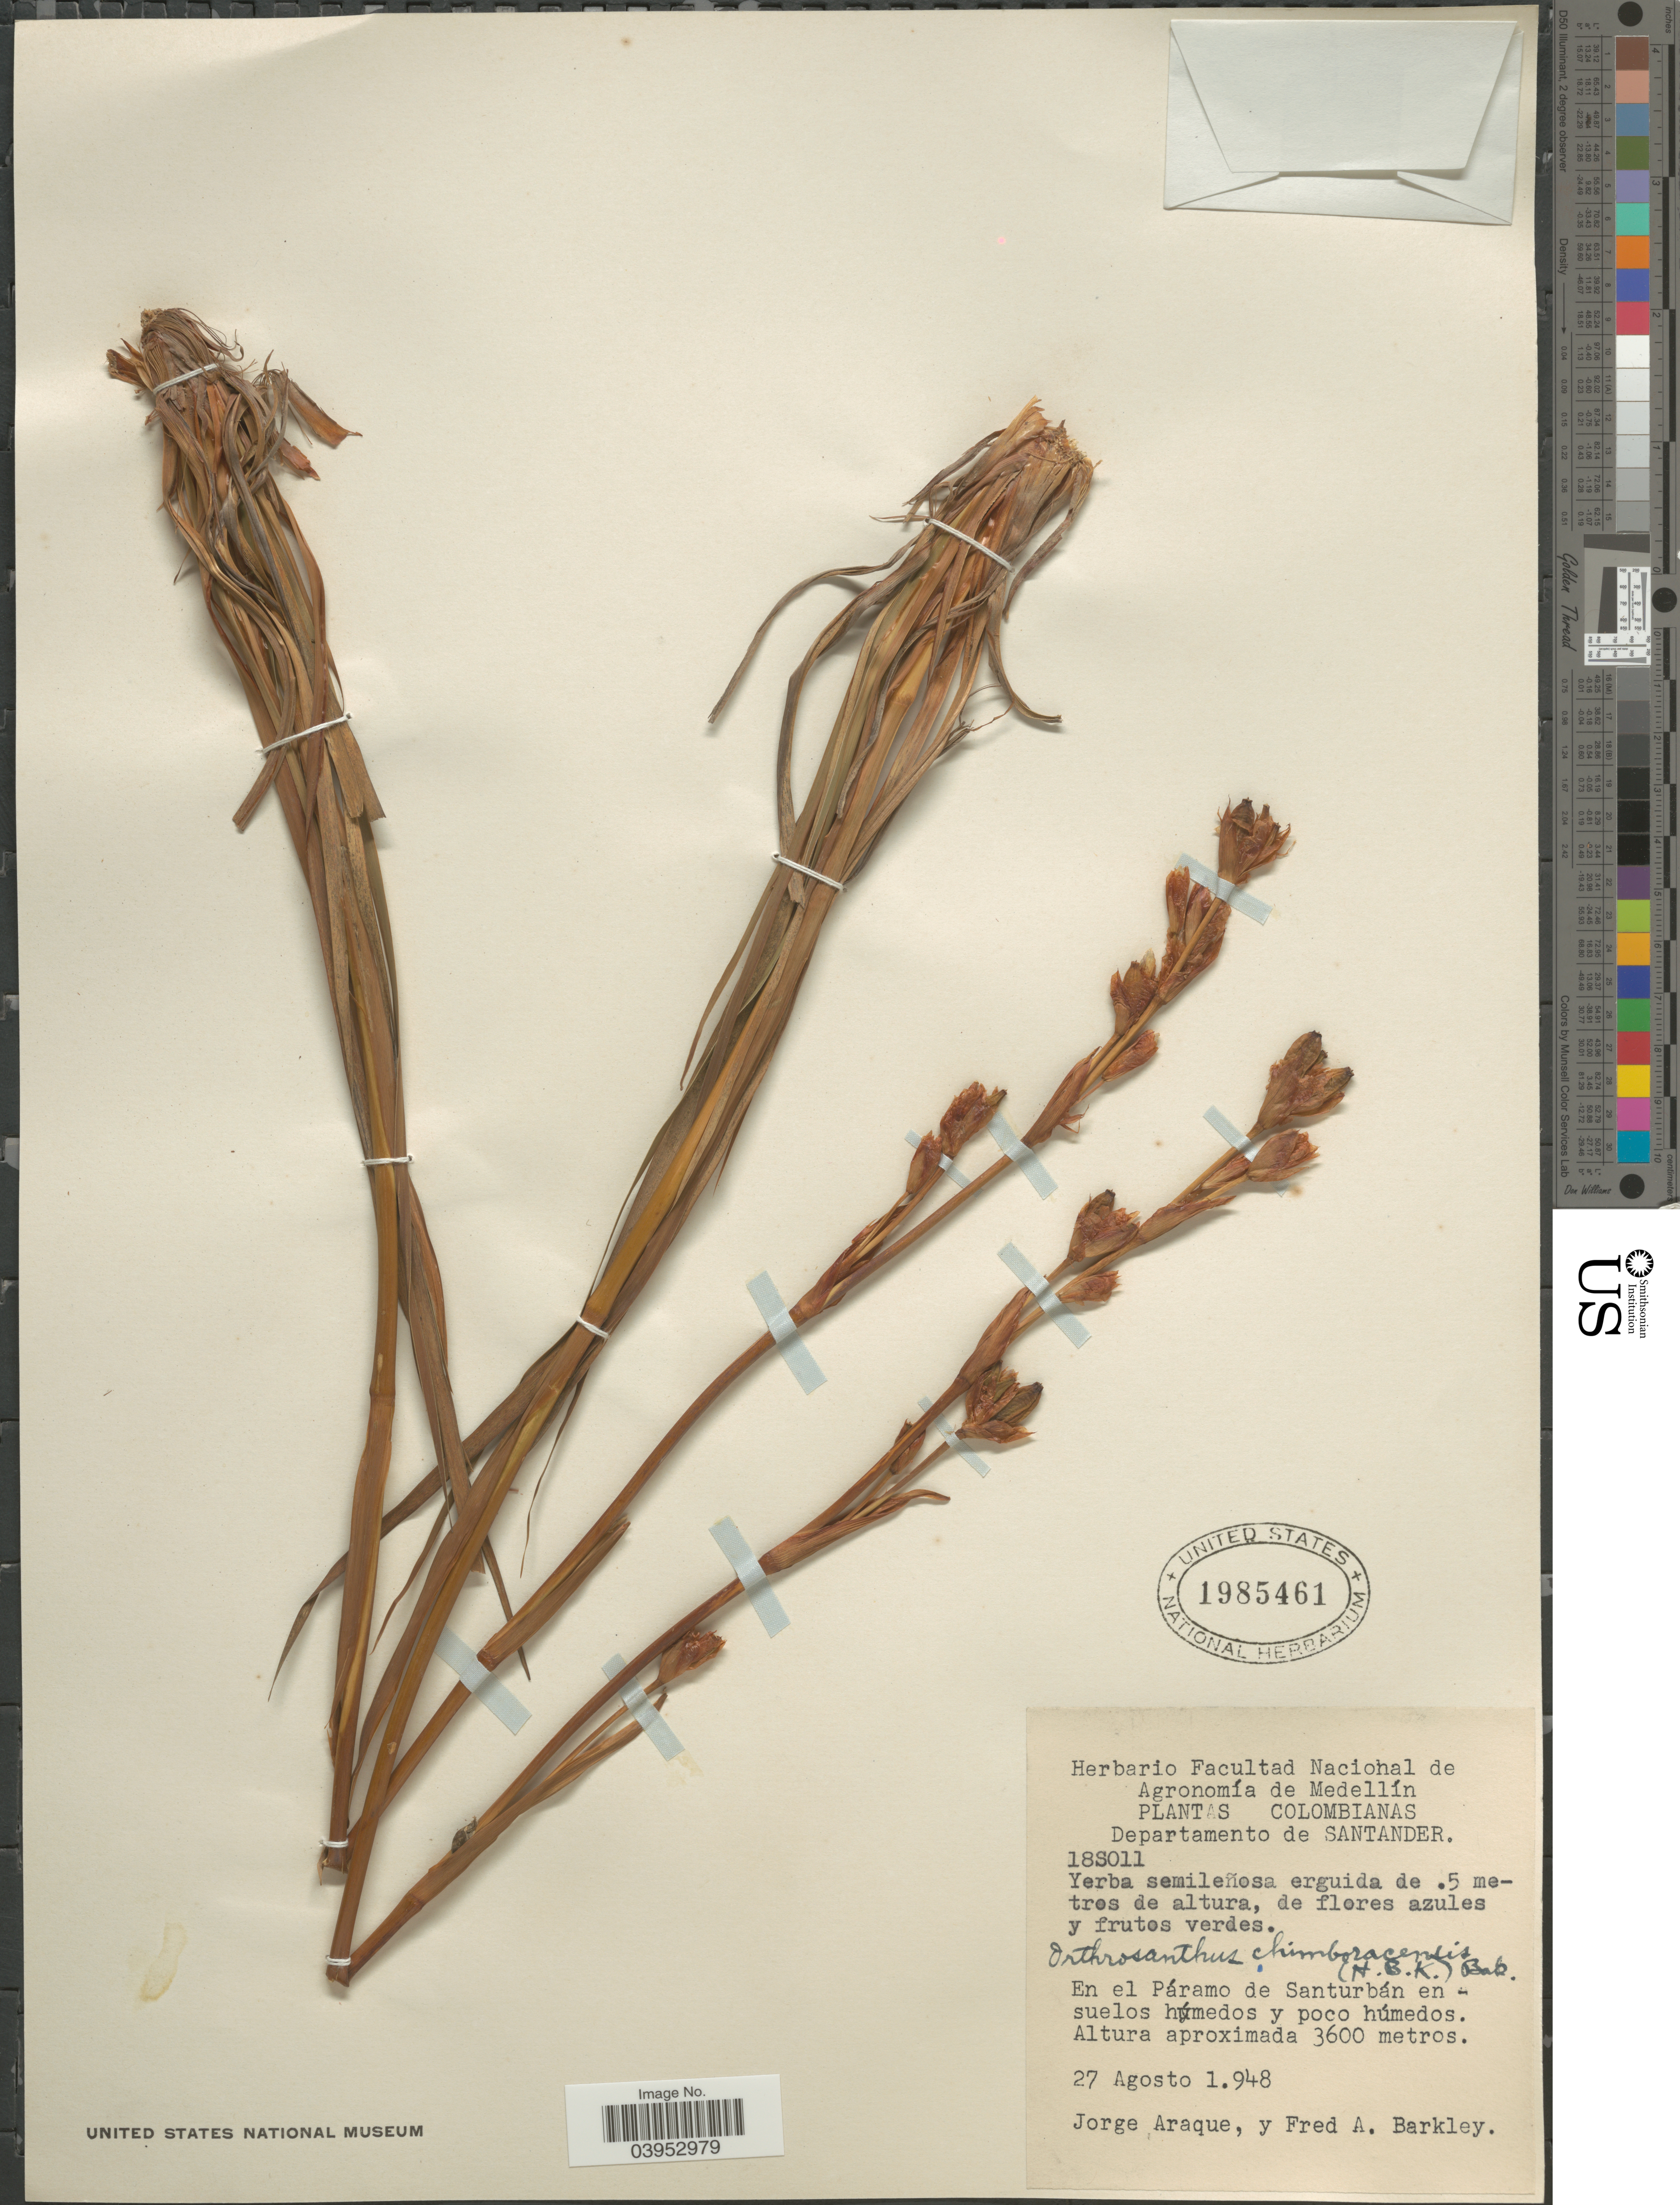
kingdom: Plantae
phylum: Tracheophyta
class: Liliopsida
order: Asparagales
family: Iridaceae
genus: Orthrosanthus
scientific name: Orthrosanthus chimboracensis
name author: (Kunth) Baker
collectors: J. Araque & F. A. Barkley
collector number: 18S011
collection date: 1948-08-27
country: Colombia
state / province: Santander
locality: Departamento de Santander. En el Páramo de Santurbán.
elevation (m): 3600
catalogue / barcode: US 1985461